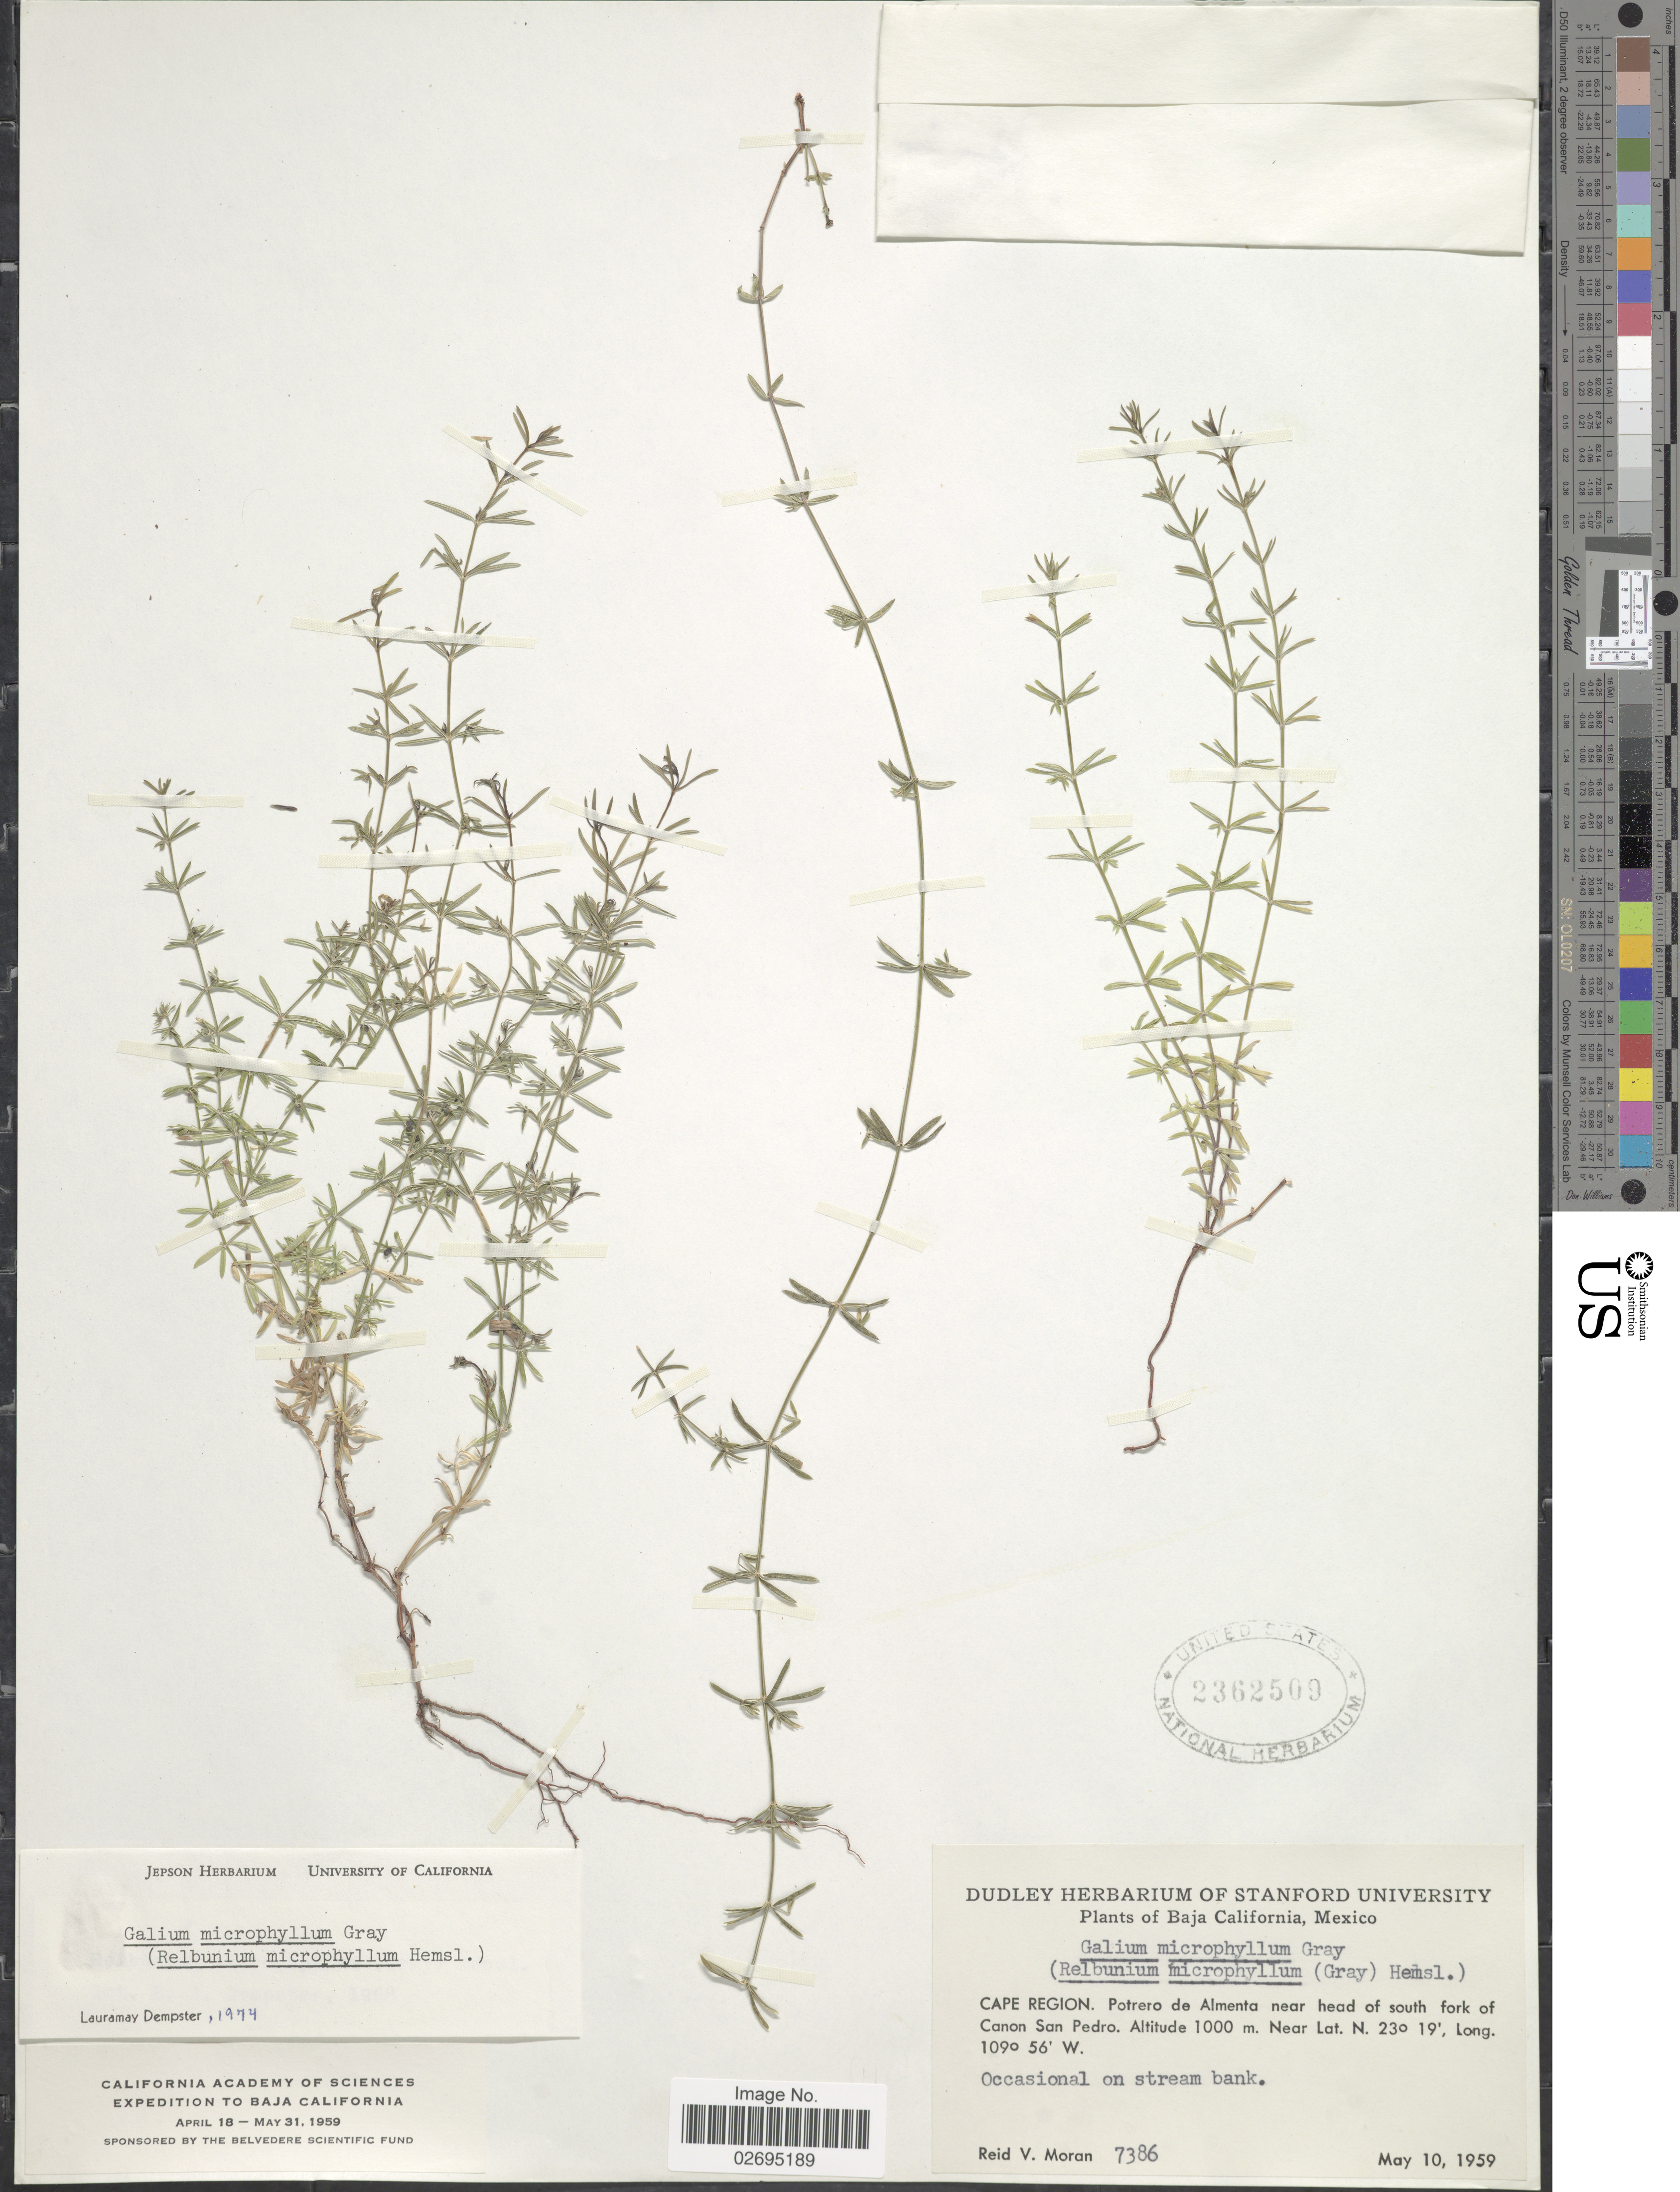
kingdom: Plantae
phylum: Tracheophyta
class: Magnoliopsida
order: Gentianales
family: Rubiaceae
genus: Galium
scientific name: Galium microphyllum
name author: A. Gray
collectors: R. V. Moran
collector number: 7386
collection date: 1959-05-10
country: Mexico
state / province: Baja California Sur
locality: Cape Region. Potrero de Almenta near head of south fork of Canon San Pedro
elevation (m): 1000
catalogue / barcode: US 2362509